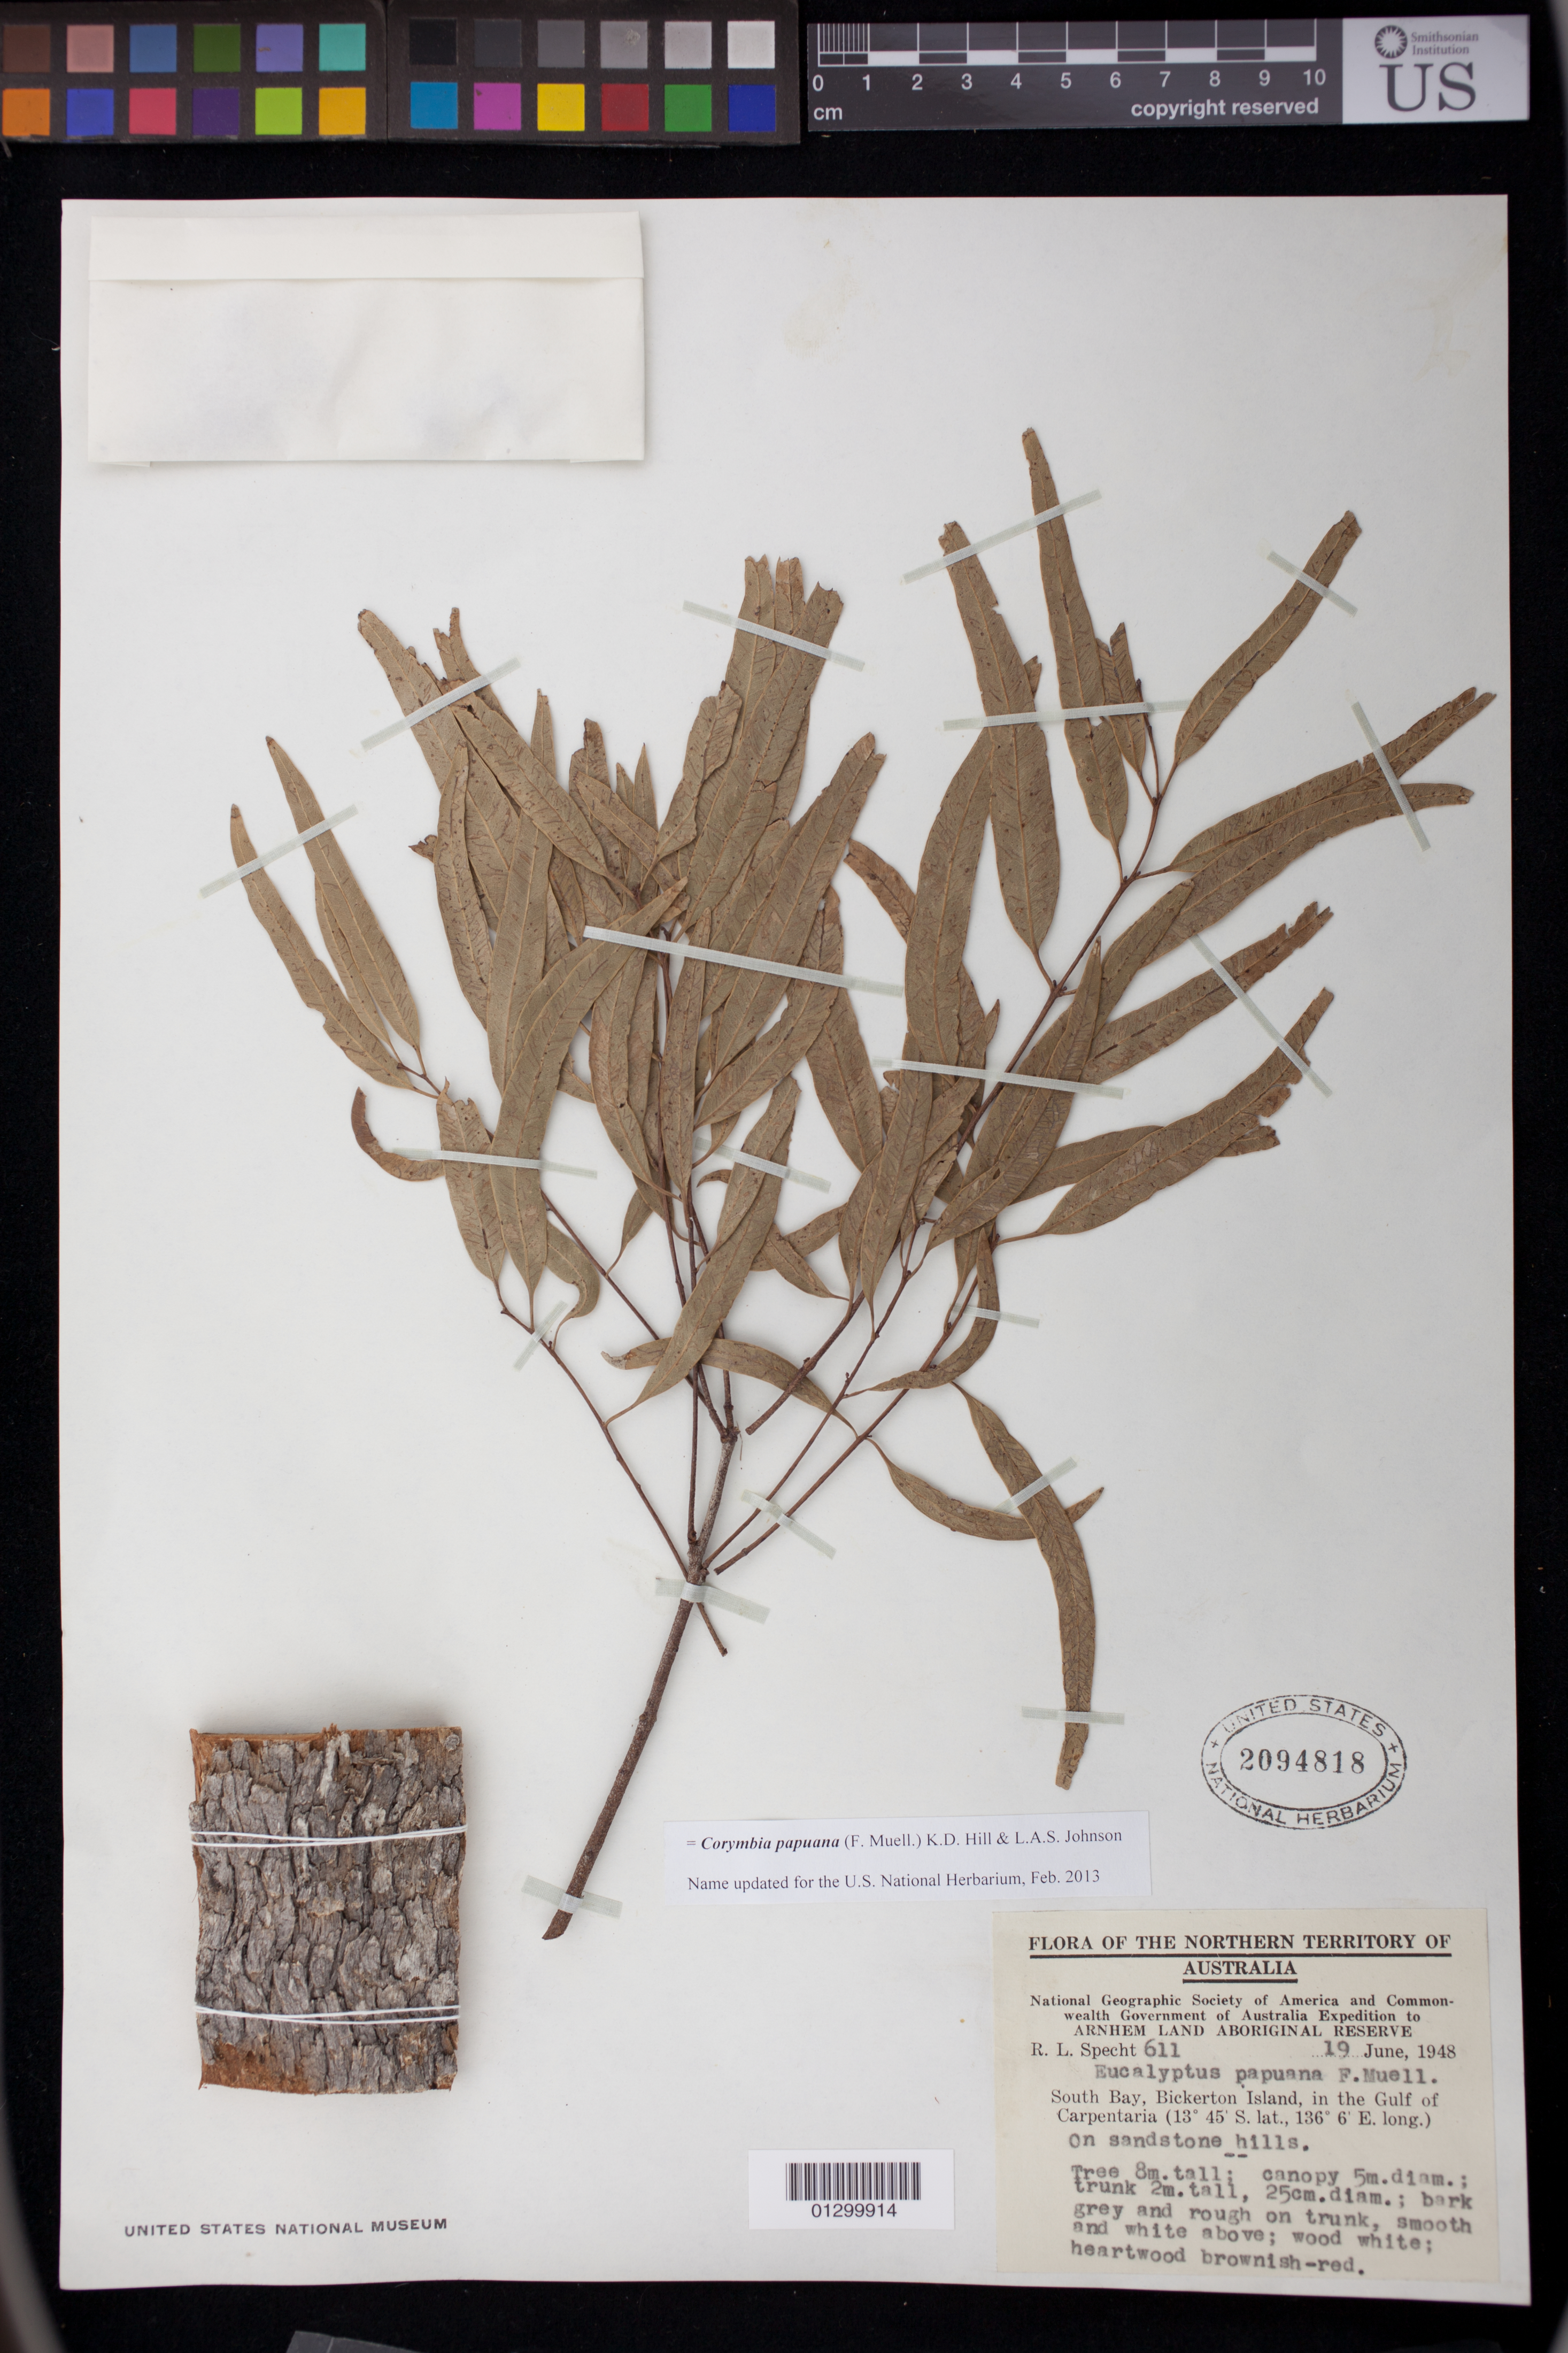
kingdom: Plantae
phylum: Tracheophyta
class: Magnoliopsida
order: Myrtales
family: Myrtaceae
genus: Corymbia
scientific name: Corymbia papuana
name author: (F. Muell.) K.D. Hill & L.A.S. Johnson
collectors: R. L. Specht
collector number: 611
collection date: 1948-06-19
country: Australia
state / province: Northern Territory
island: Bickerton Island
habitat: On sandstone hills.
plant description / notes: Tree 8 m. tall; canopy 5 m. diam.; trunk 2 m. tall, 25 cm. diam.; bark grey and rough on trunk, smooth and white above; wood white; heratwood brownish-red.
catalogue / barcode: US 2094818